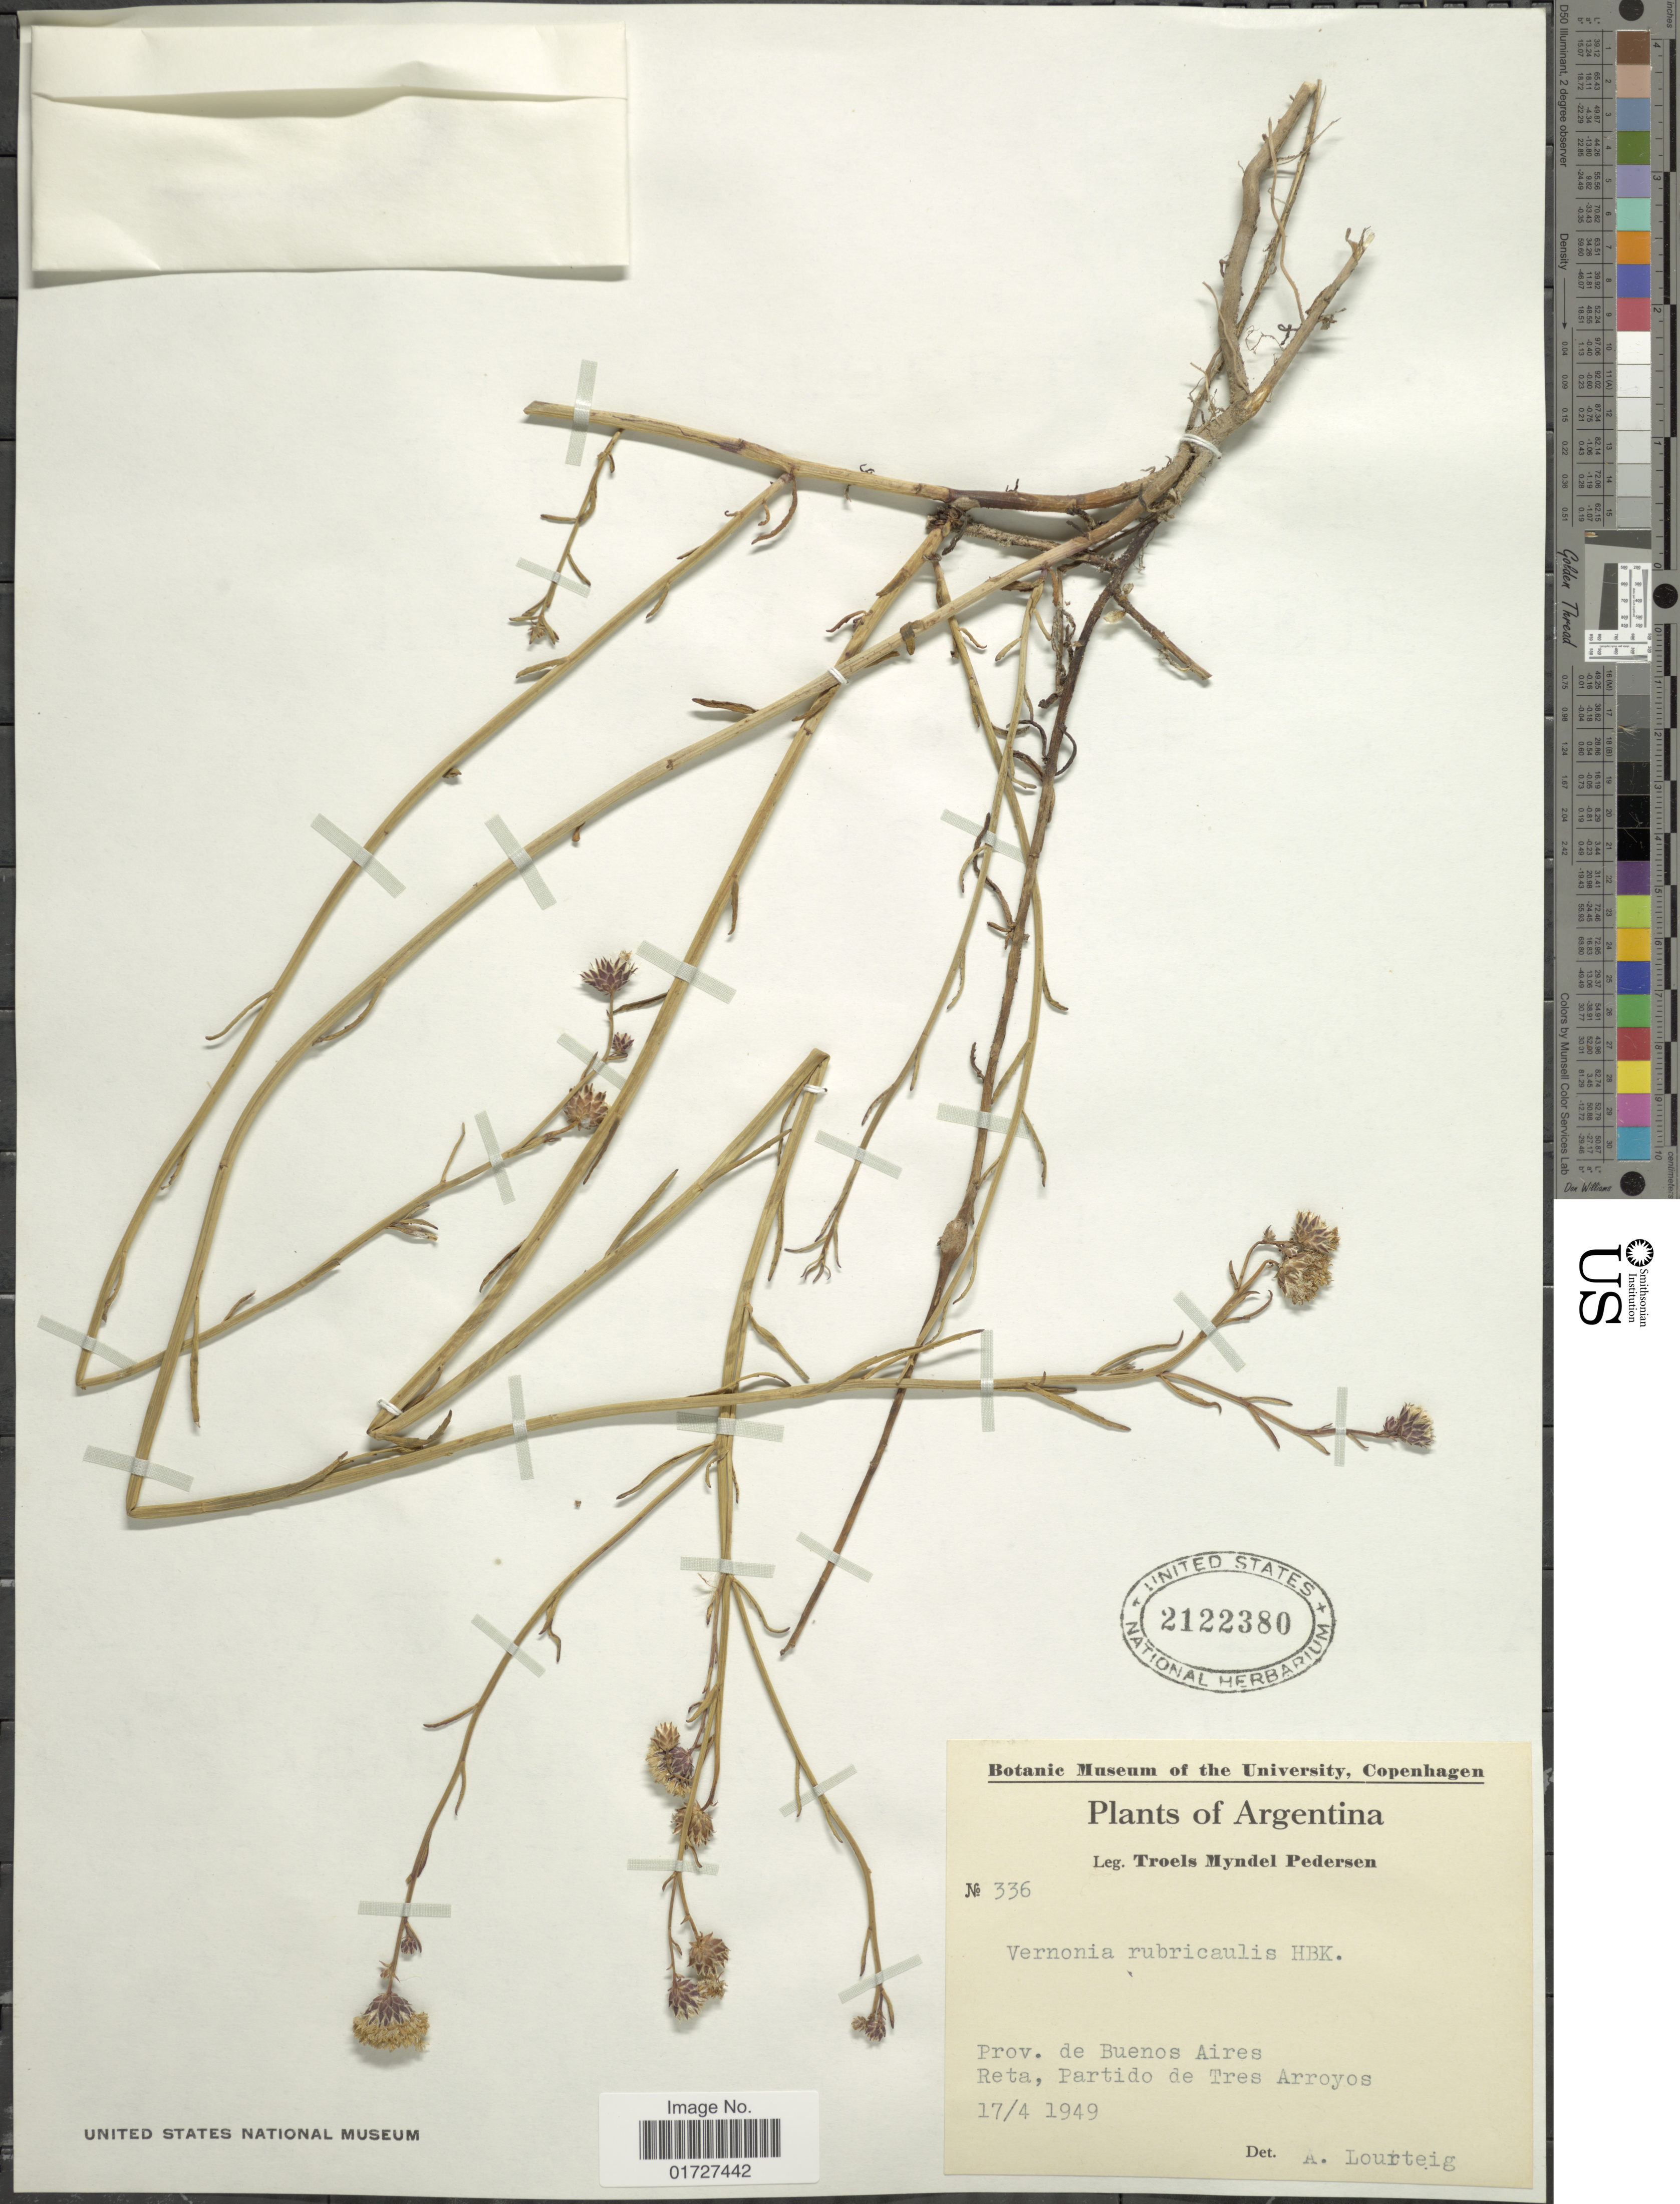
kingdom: Plantae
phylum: Tracheophyta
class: Magnoliopsida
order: Asterales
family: Asteraceae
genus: Baccharis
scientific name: Baccharis juncea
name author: (Lehm.) Desf.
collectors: T. Pederson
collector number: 336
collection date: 1949-04-17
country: Argentina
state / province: Buenos Aires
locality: Reta, Partido de Tres Arroyos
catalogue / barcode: US 2122380